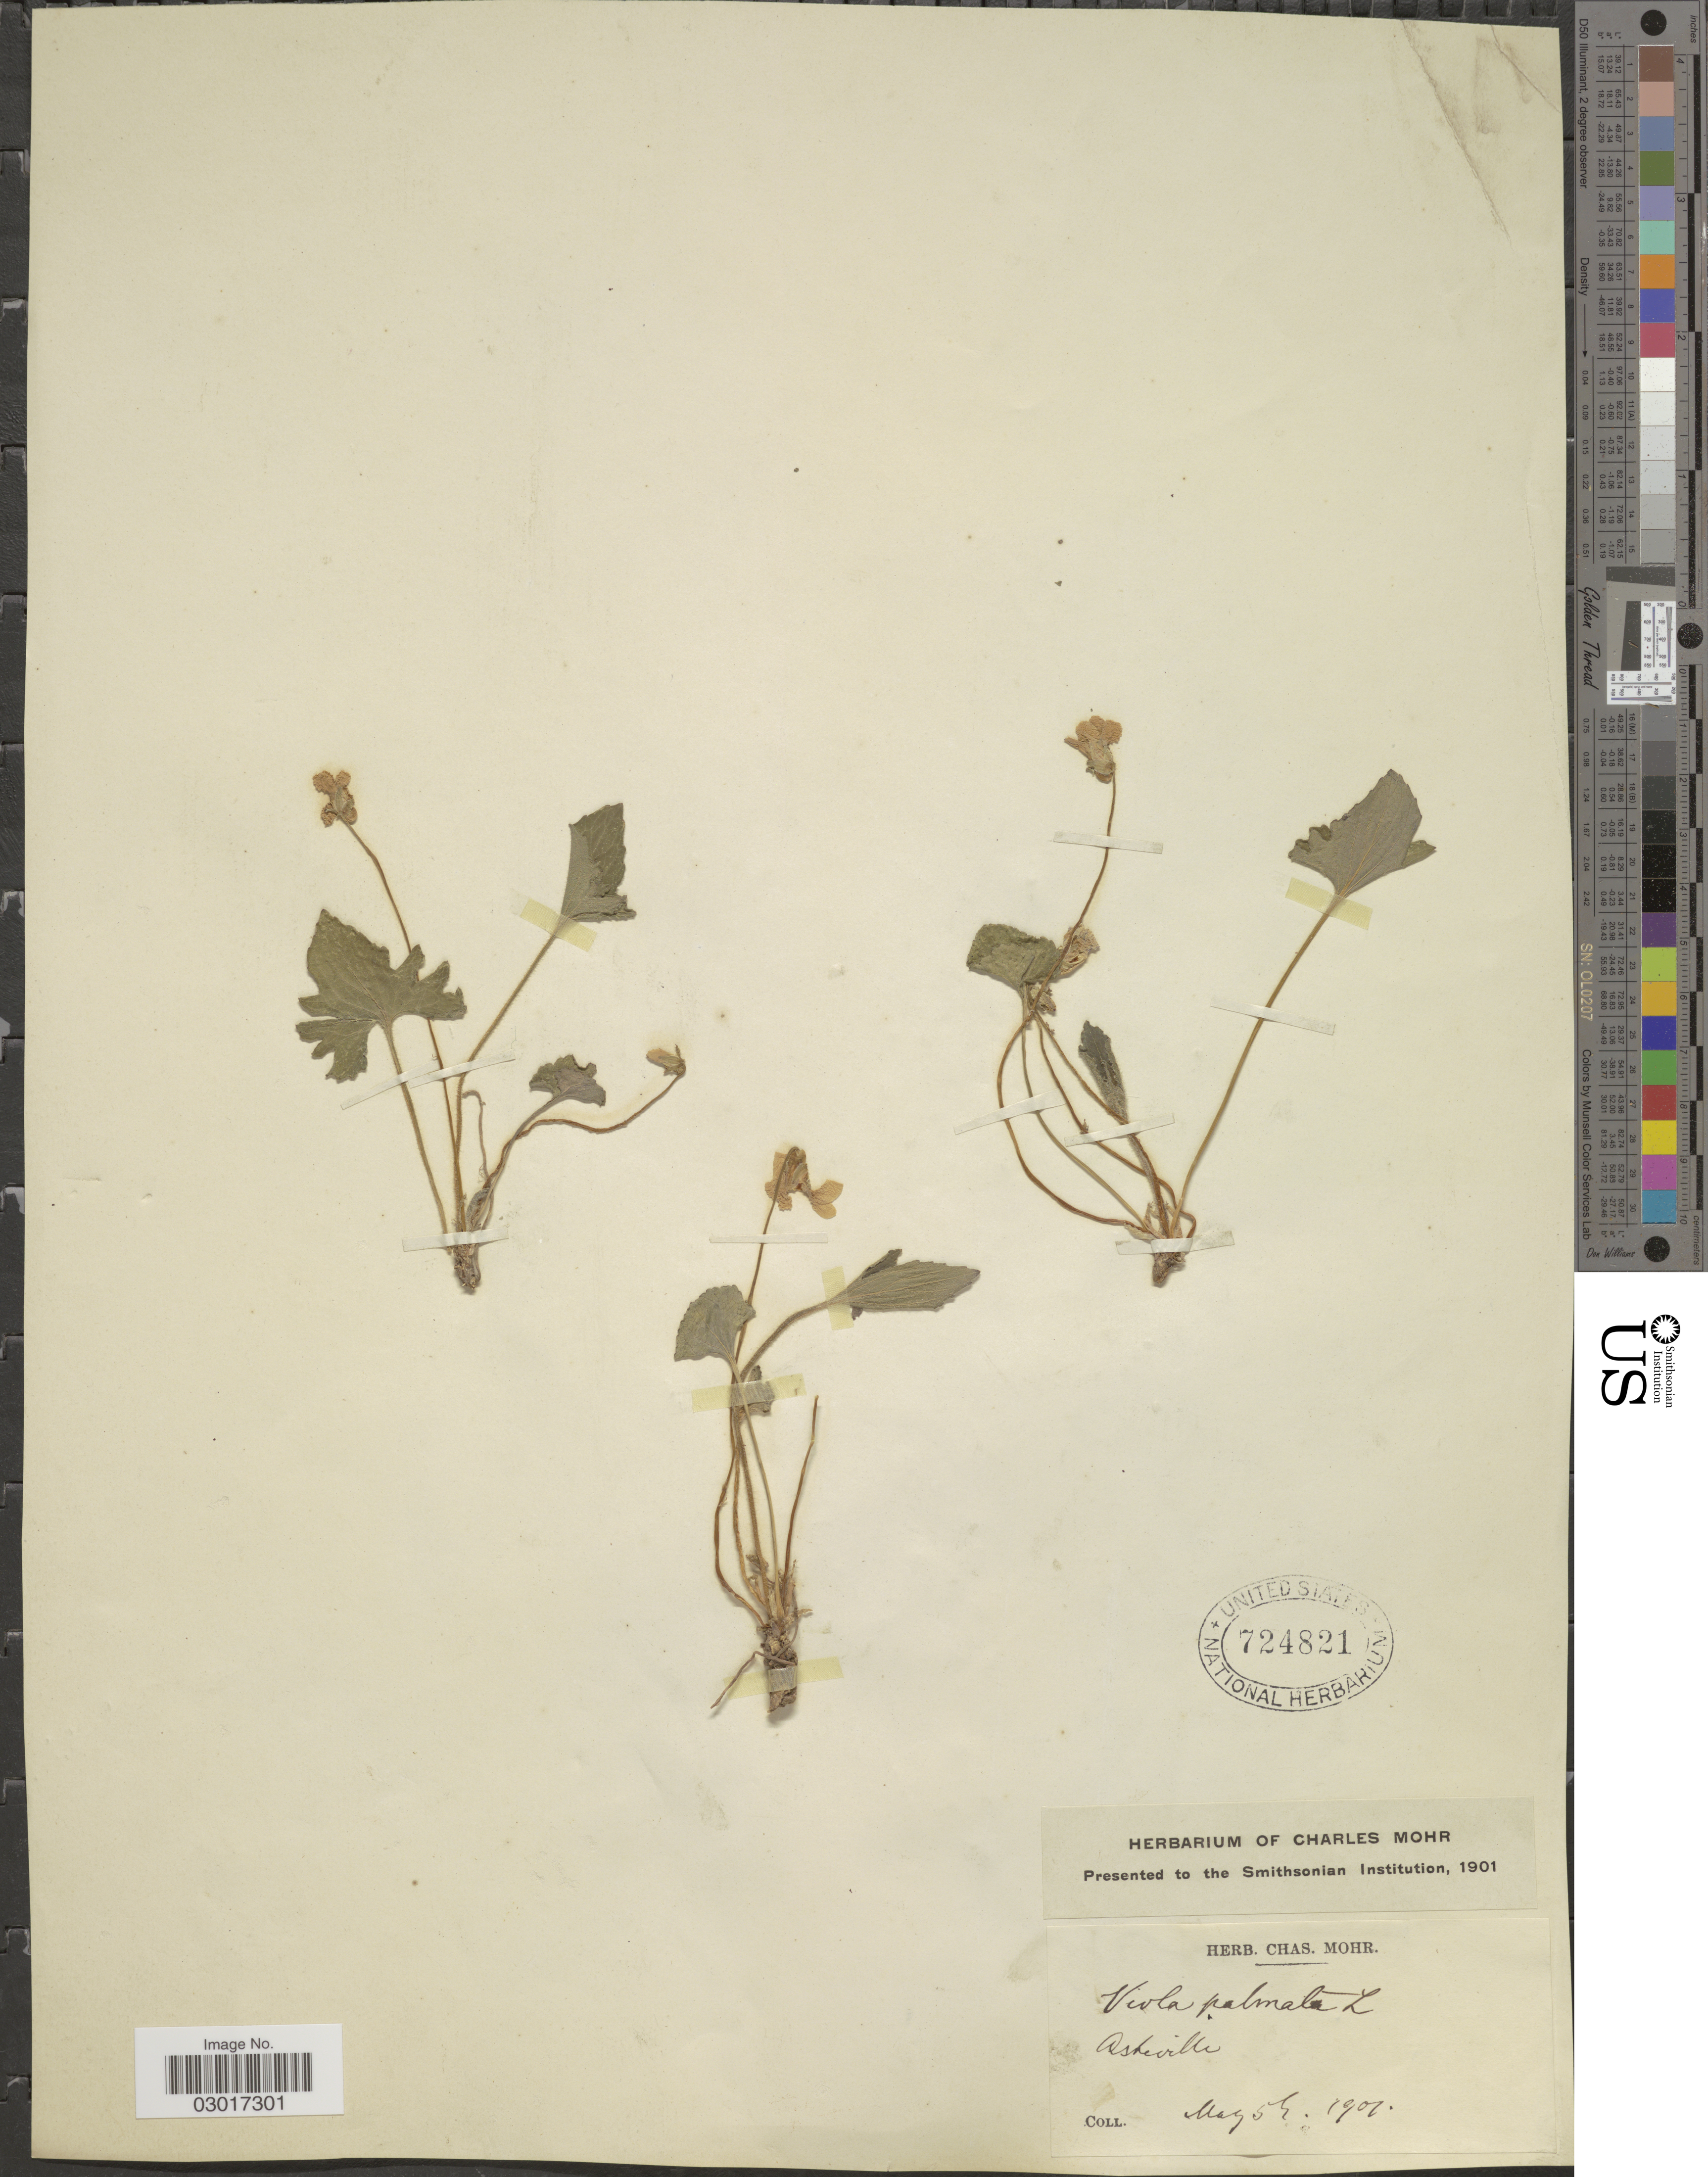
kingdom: Plantae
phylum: Tracheophyta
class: Magnoliopsida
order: Malpighiales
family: Violaceae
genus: Viola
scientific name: Viola triloba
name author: Schwein.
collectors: ex herb. Charles Mohr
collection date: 1901-05-05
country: United States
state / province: North Carolina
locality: Asheville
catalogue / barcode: US 724821